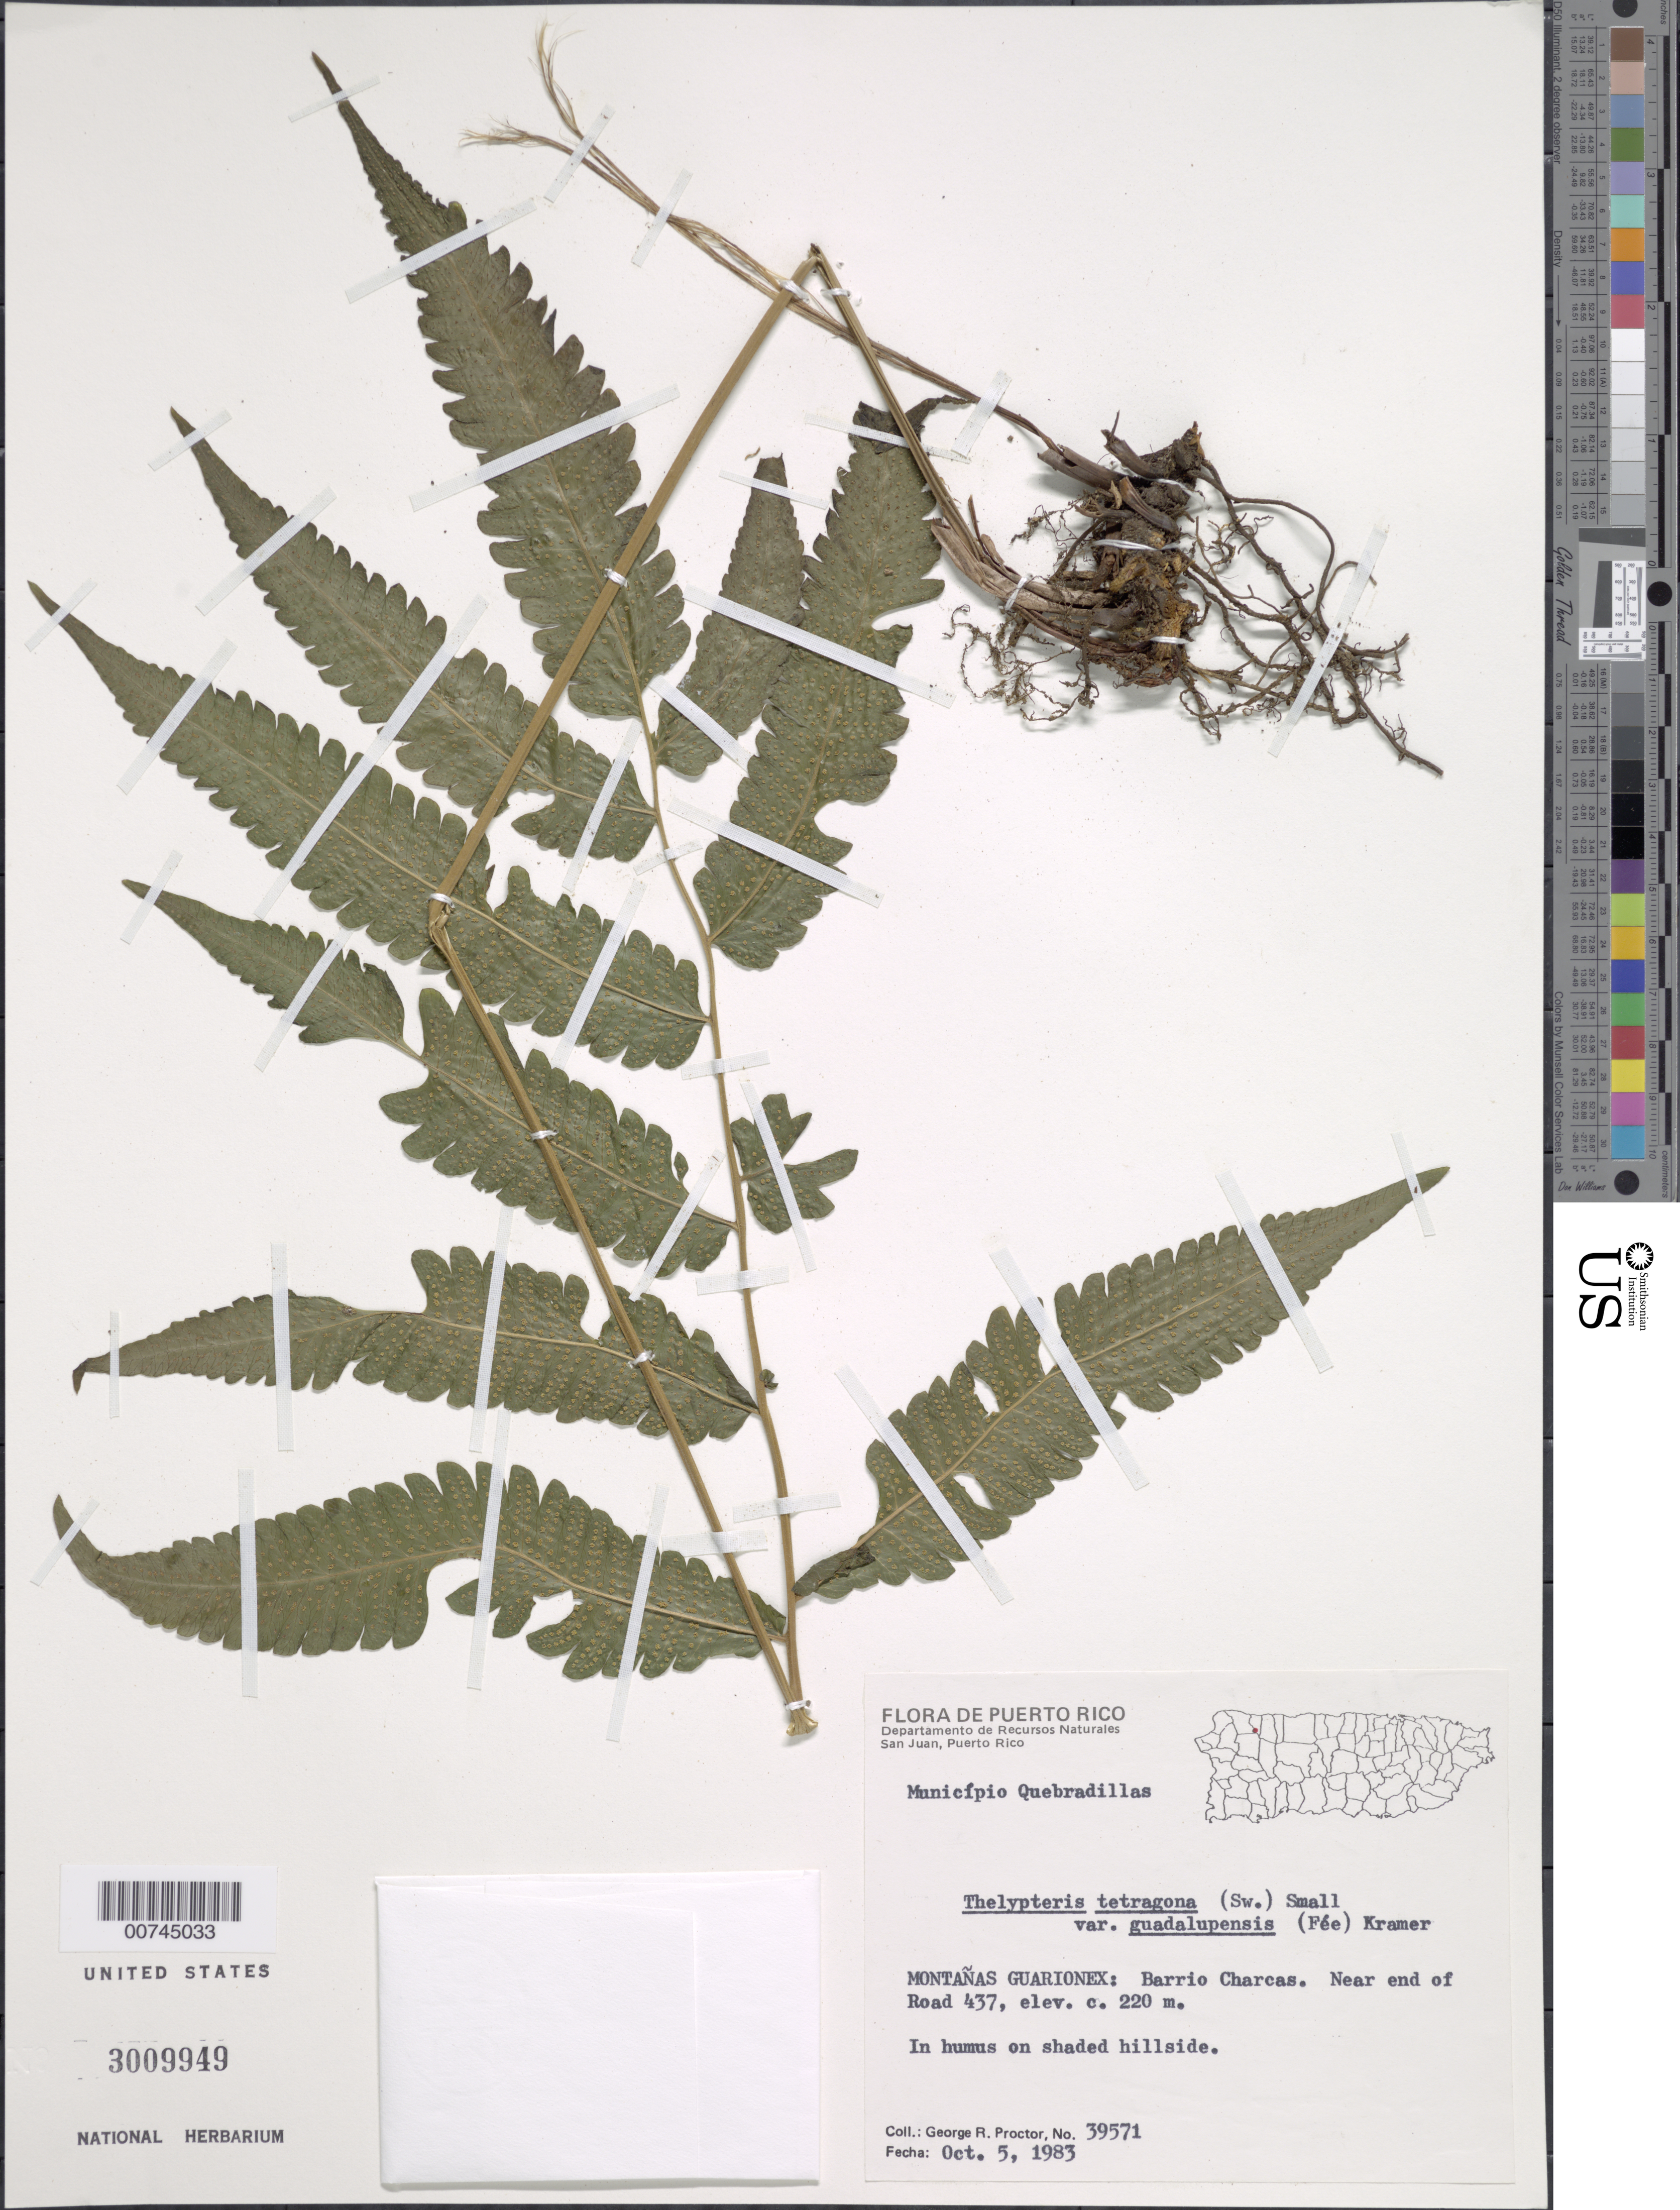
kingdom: Plantae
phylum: Tracheophyta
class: Polypodiopsida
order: Polypodiales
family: Thelypteridaceae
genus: Goniopteris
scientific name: Goniopteris subtetragona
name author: (Link) Vareschi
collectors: G. R. Proctor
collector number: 39571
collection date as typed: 05 Oct 1983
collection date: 1983-10-05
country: Puerto Rico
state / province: Quebradillas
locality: Montaña Guarionex: Barrio Charcas. Near end of Road 437, Municipio Quebradillas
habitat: In humus on shaded hillside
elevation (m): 220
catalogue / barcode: US 3009949